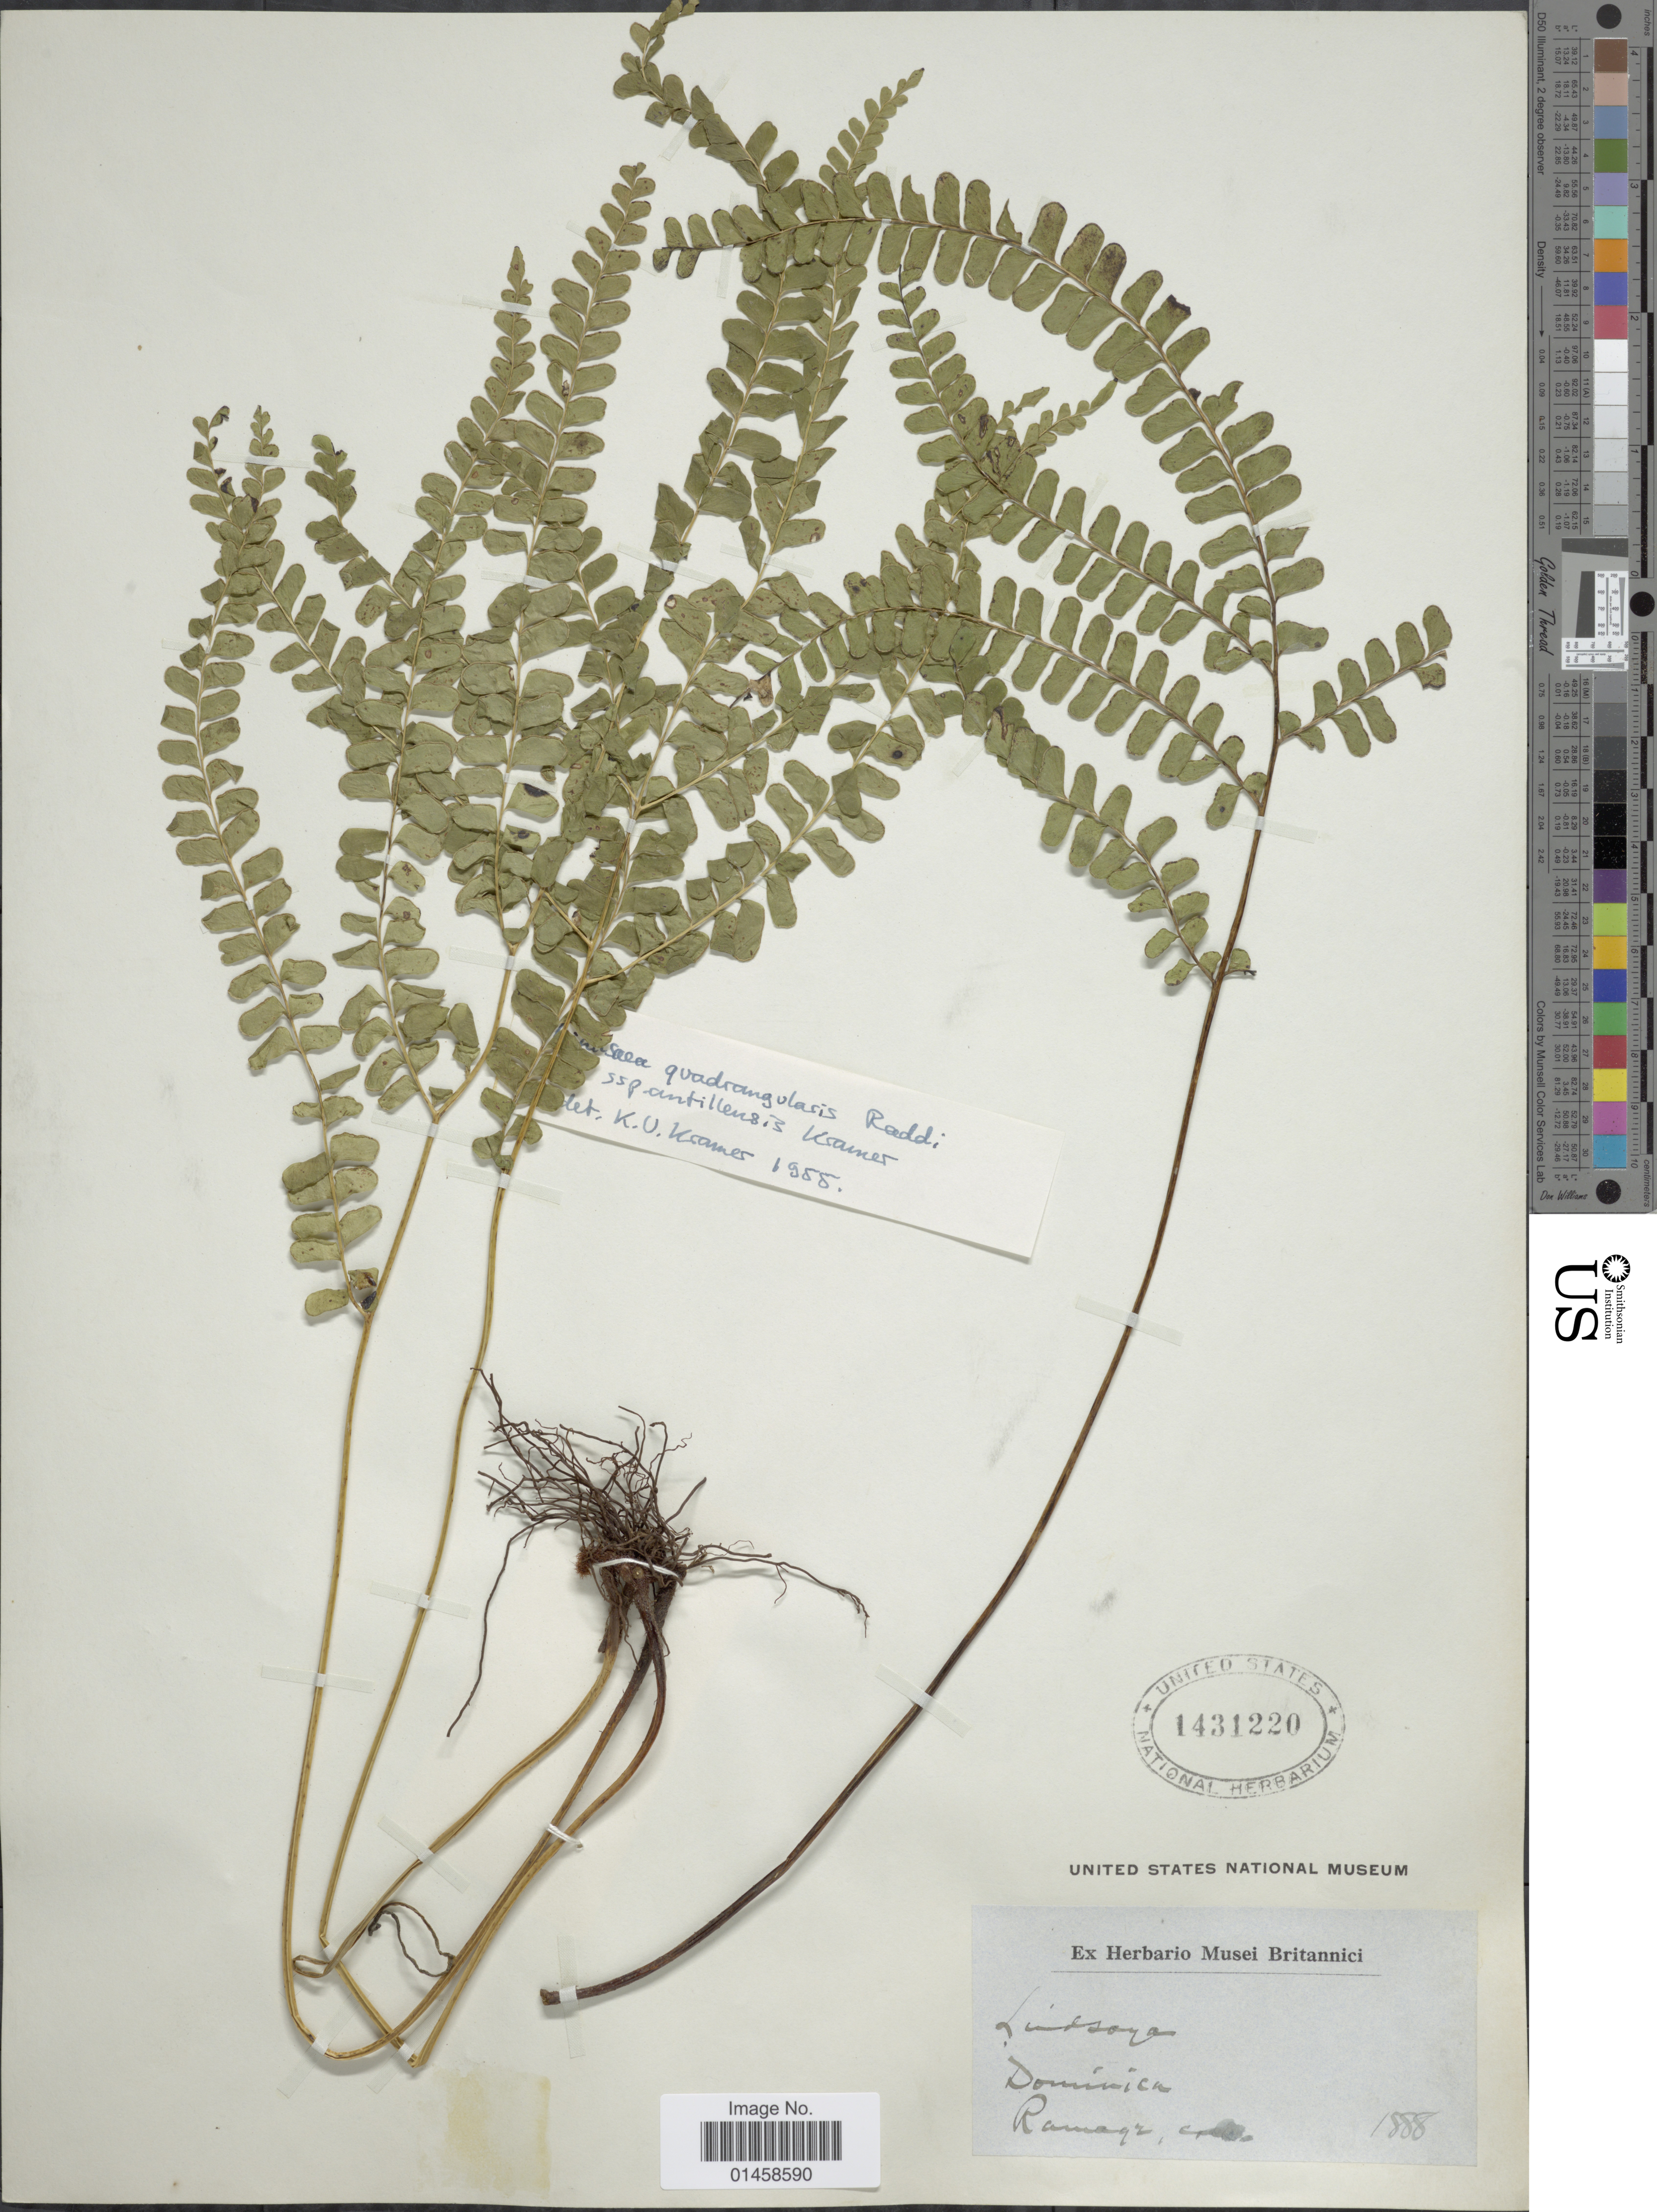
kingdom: Plantae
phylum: Tracheophyta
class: Polypodiopsida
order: Polypodiales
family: Lindsaeaceae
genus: Lindsaea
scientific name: Lindsaea quadrangularis subsp. antillensis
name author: K.U. Kramer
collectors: ex herb. Musei Britannici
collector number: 1888?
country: Dominica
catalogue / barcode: US 1431220